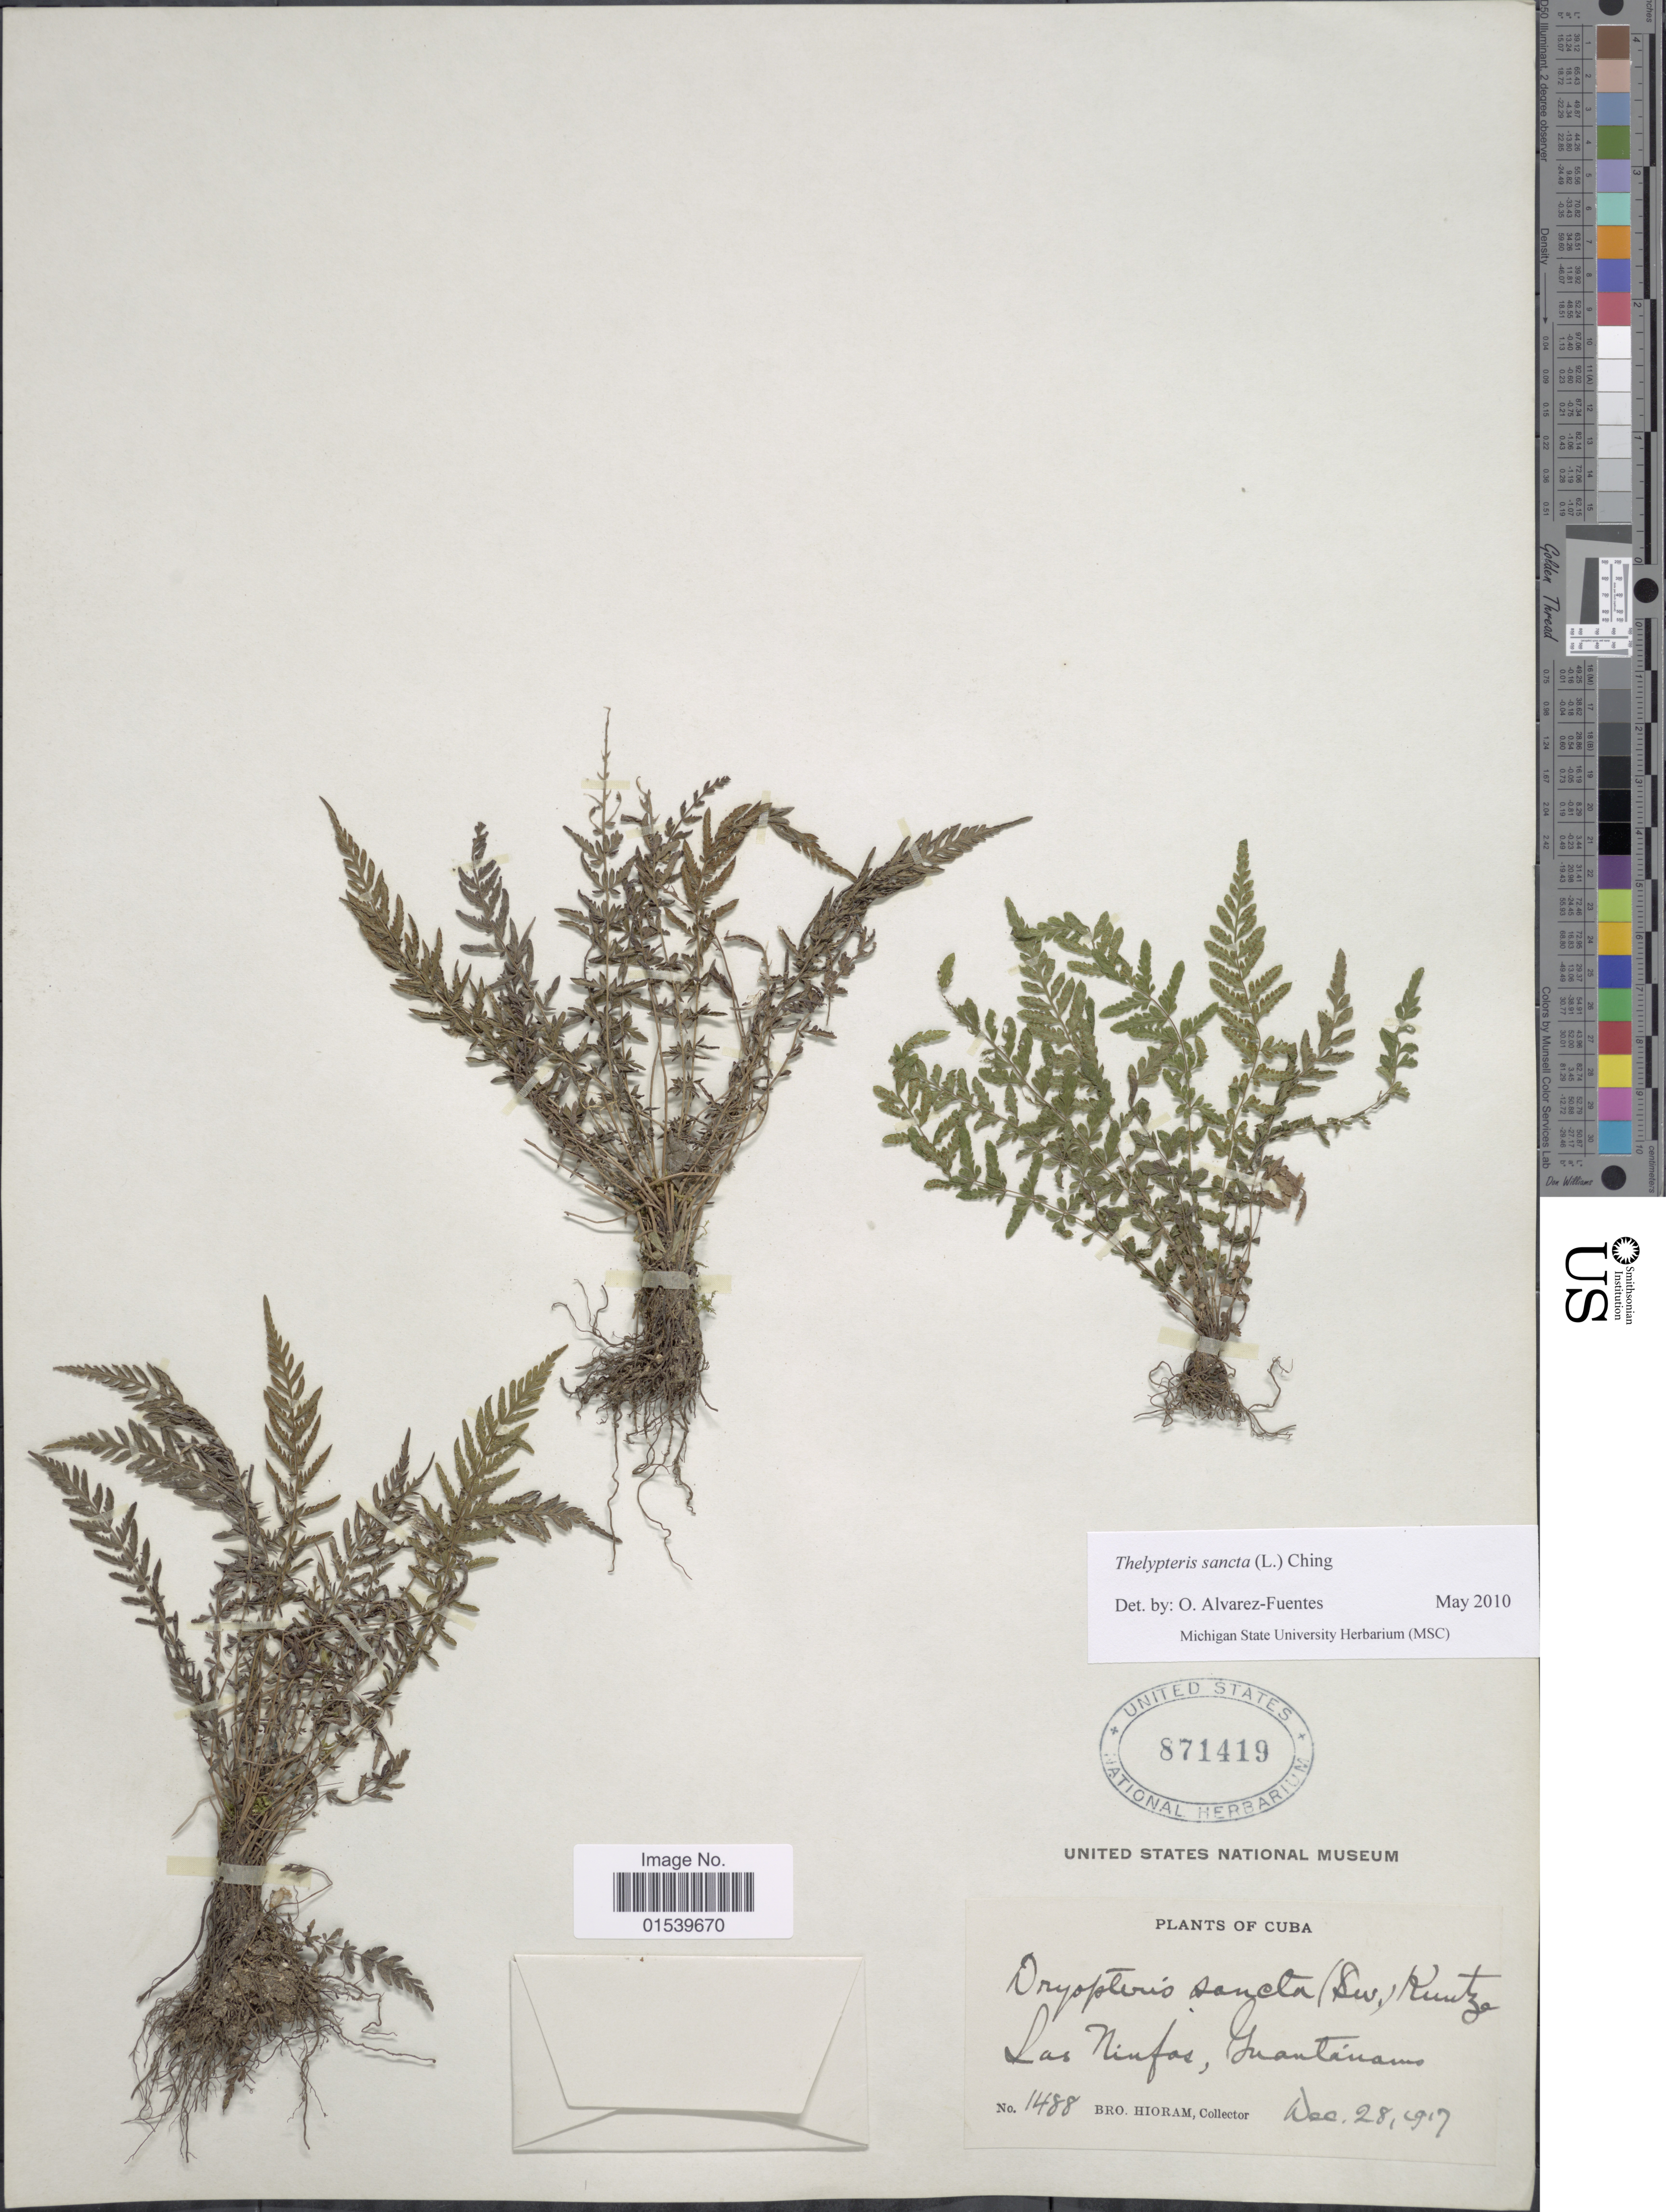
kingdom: Plantae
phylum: Tracheophyta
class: Polypodiopsida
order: Polypodiales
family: Thelypteridaceae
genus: Amauropelta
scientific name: Amauropelta sancta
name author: (L.) Pic. Serm.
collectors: Bro. Hioram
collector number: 1488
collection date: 1917-12-28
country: Cuba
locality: Las Ninfas, Guantanamo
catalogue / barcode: US 871419